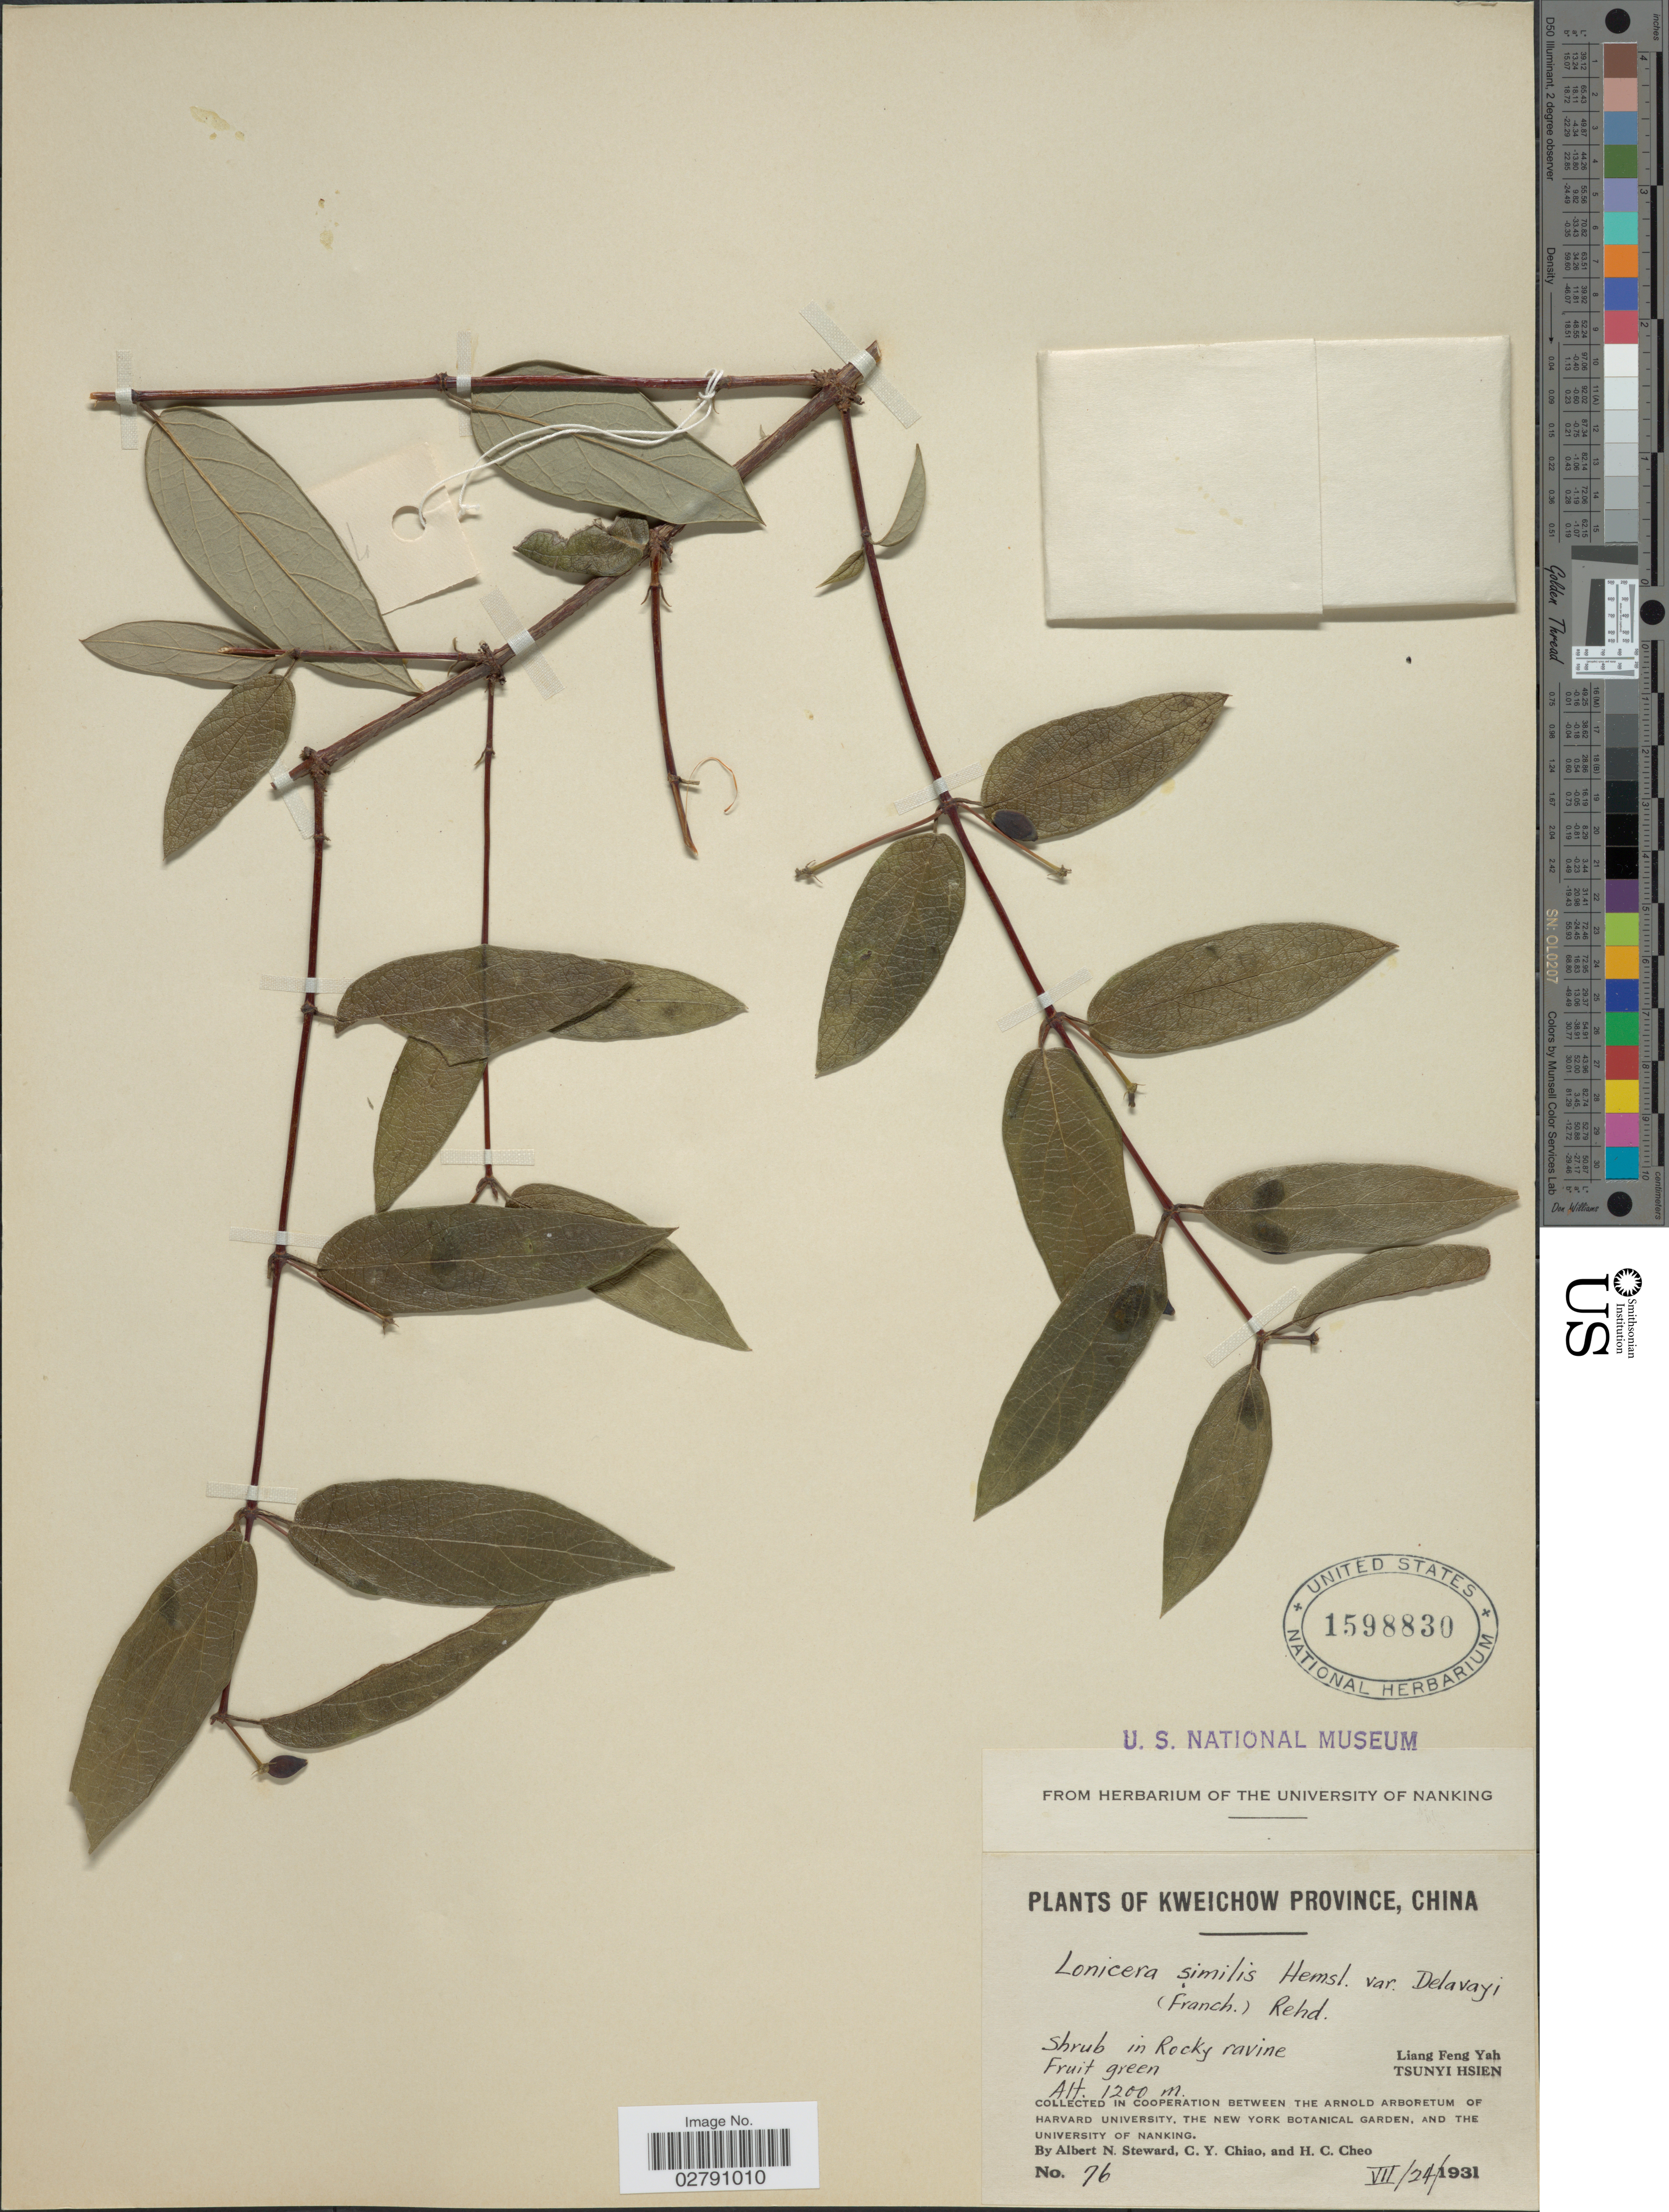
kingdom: Plantae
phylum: Tracheophyta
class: Magnoliopsida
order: Dipsacales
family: Caprifoliaceae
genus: Lonicera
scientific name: Lonicera similis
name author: Hemsl.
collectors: A. N. Steward, C. Y. Chiao & H. Cheo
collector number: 76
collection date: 1931-07-24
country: China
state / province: Guizhou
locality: Kweichow Province. Liang Feng Yah. Tsunyi Hsien.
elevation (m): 1200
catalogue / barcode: US 1598830